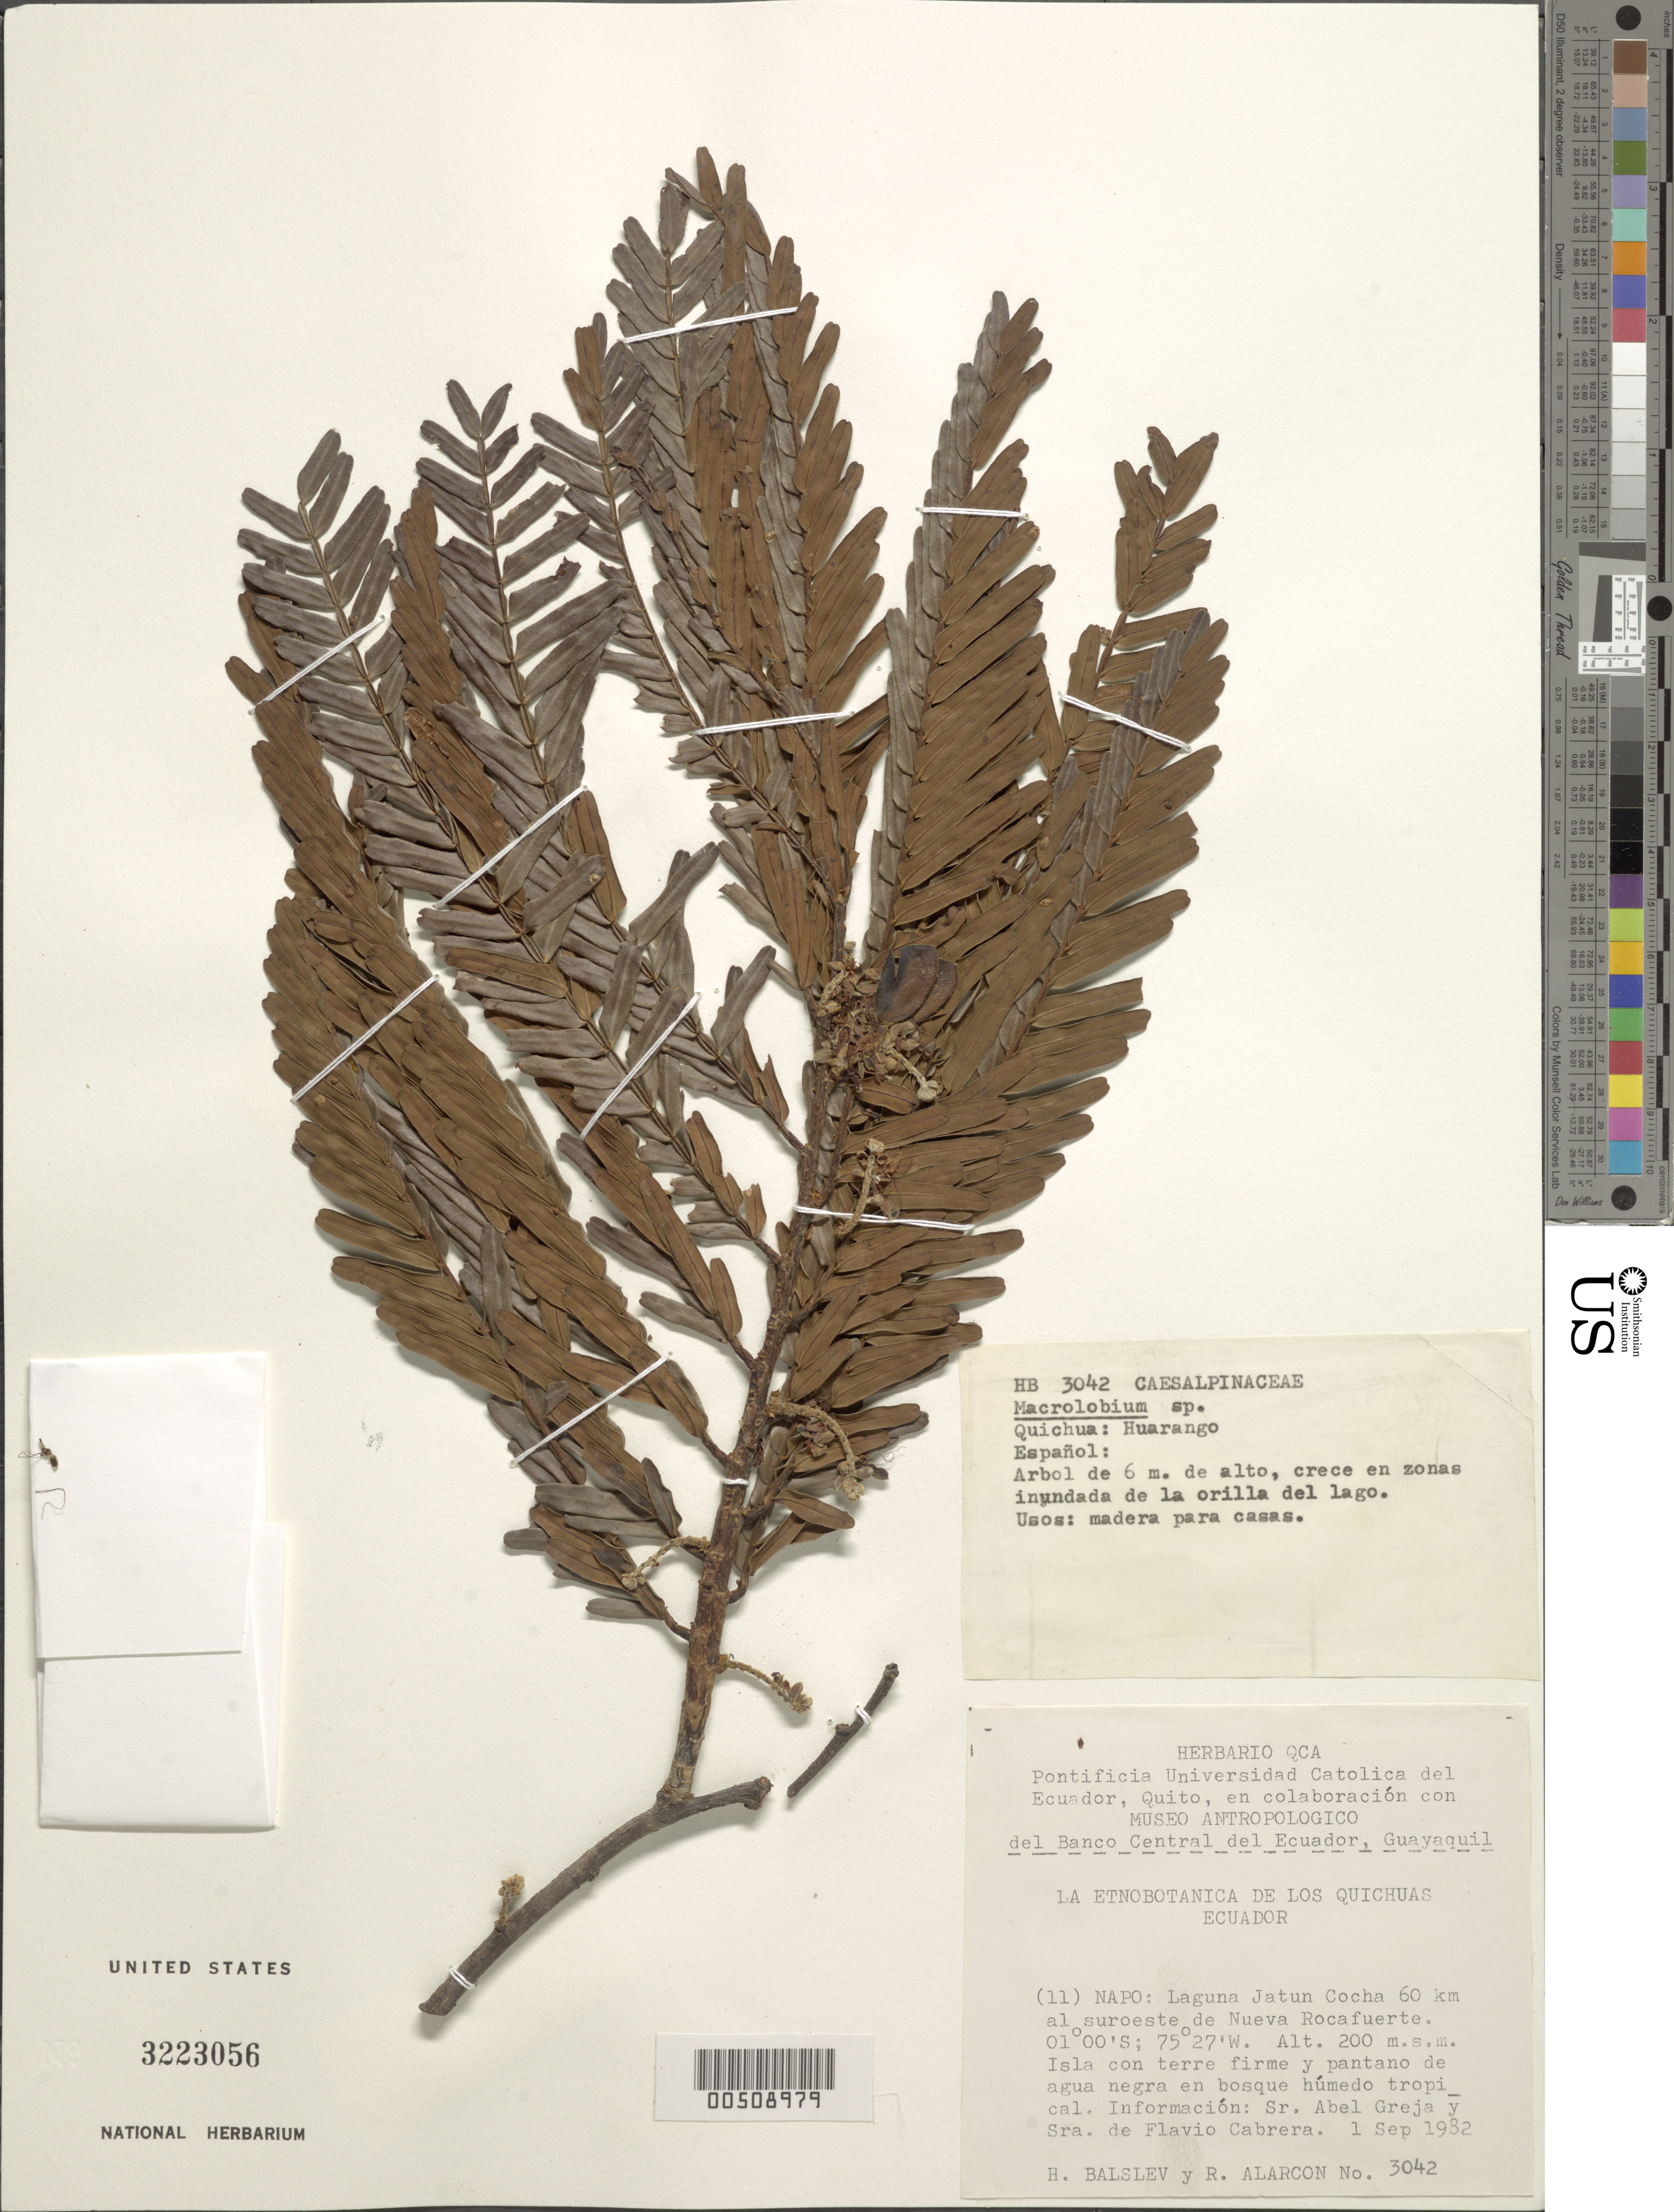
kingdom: Plantae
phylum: Tracheophyta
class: Magnoliopsida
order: Fabales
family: Fabaceae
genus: Macrolobium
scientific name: Macrolobium acaciifolium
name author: (Benth.) Benth.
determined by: Trujillo, A. M.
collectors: H. Balslev & R. Alarcon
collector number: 3042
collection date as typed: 01 Sep 1982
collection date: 1982-09-01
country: Ecuador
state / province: Napo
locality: Laguna jatun cocha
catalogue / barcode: US 3223056